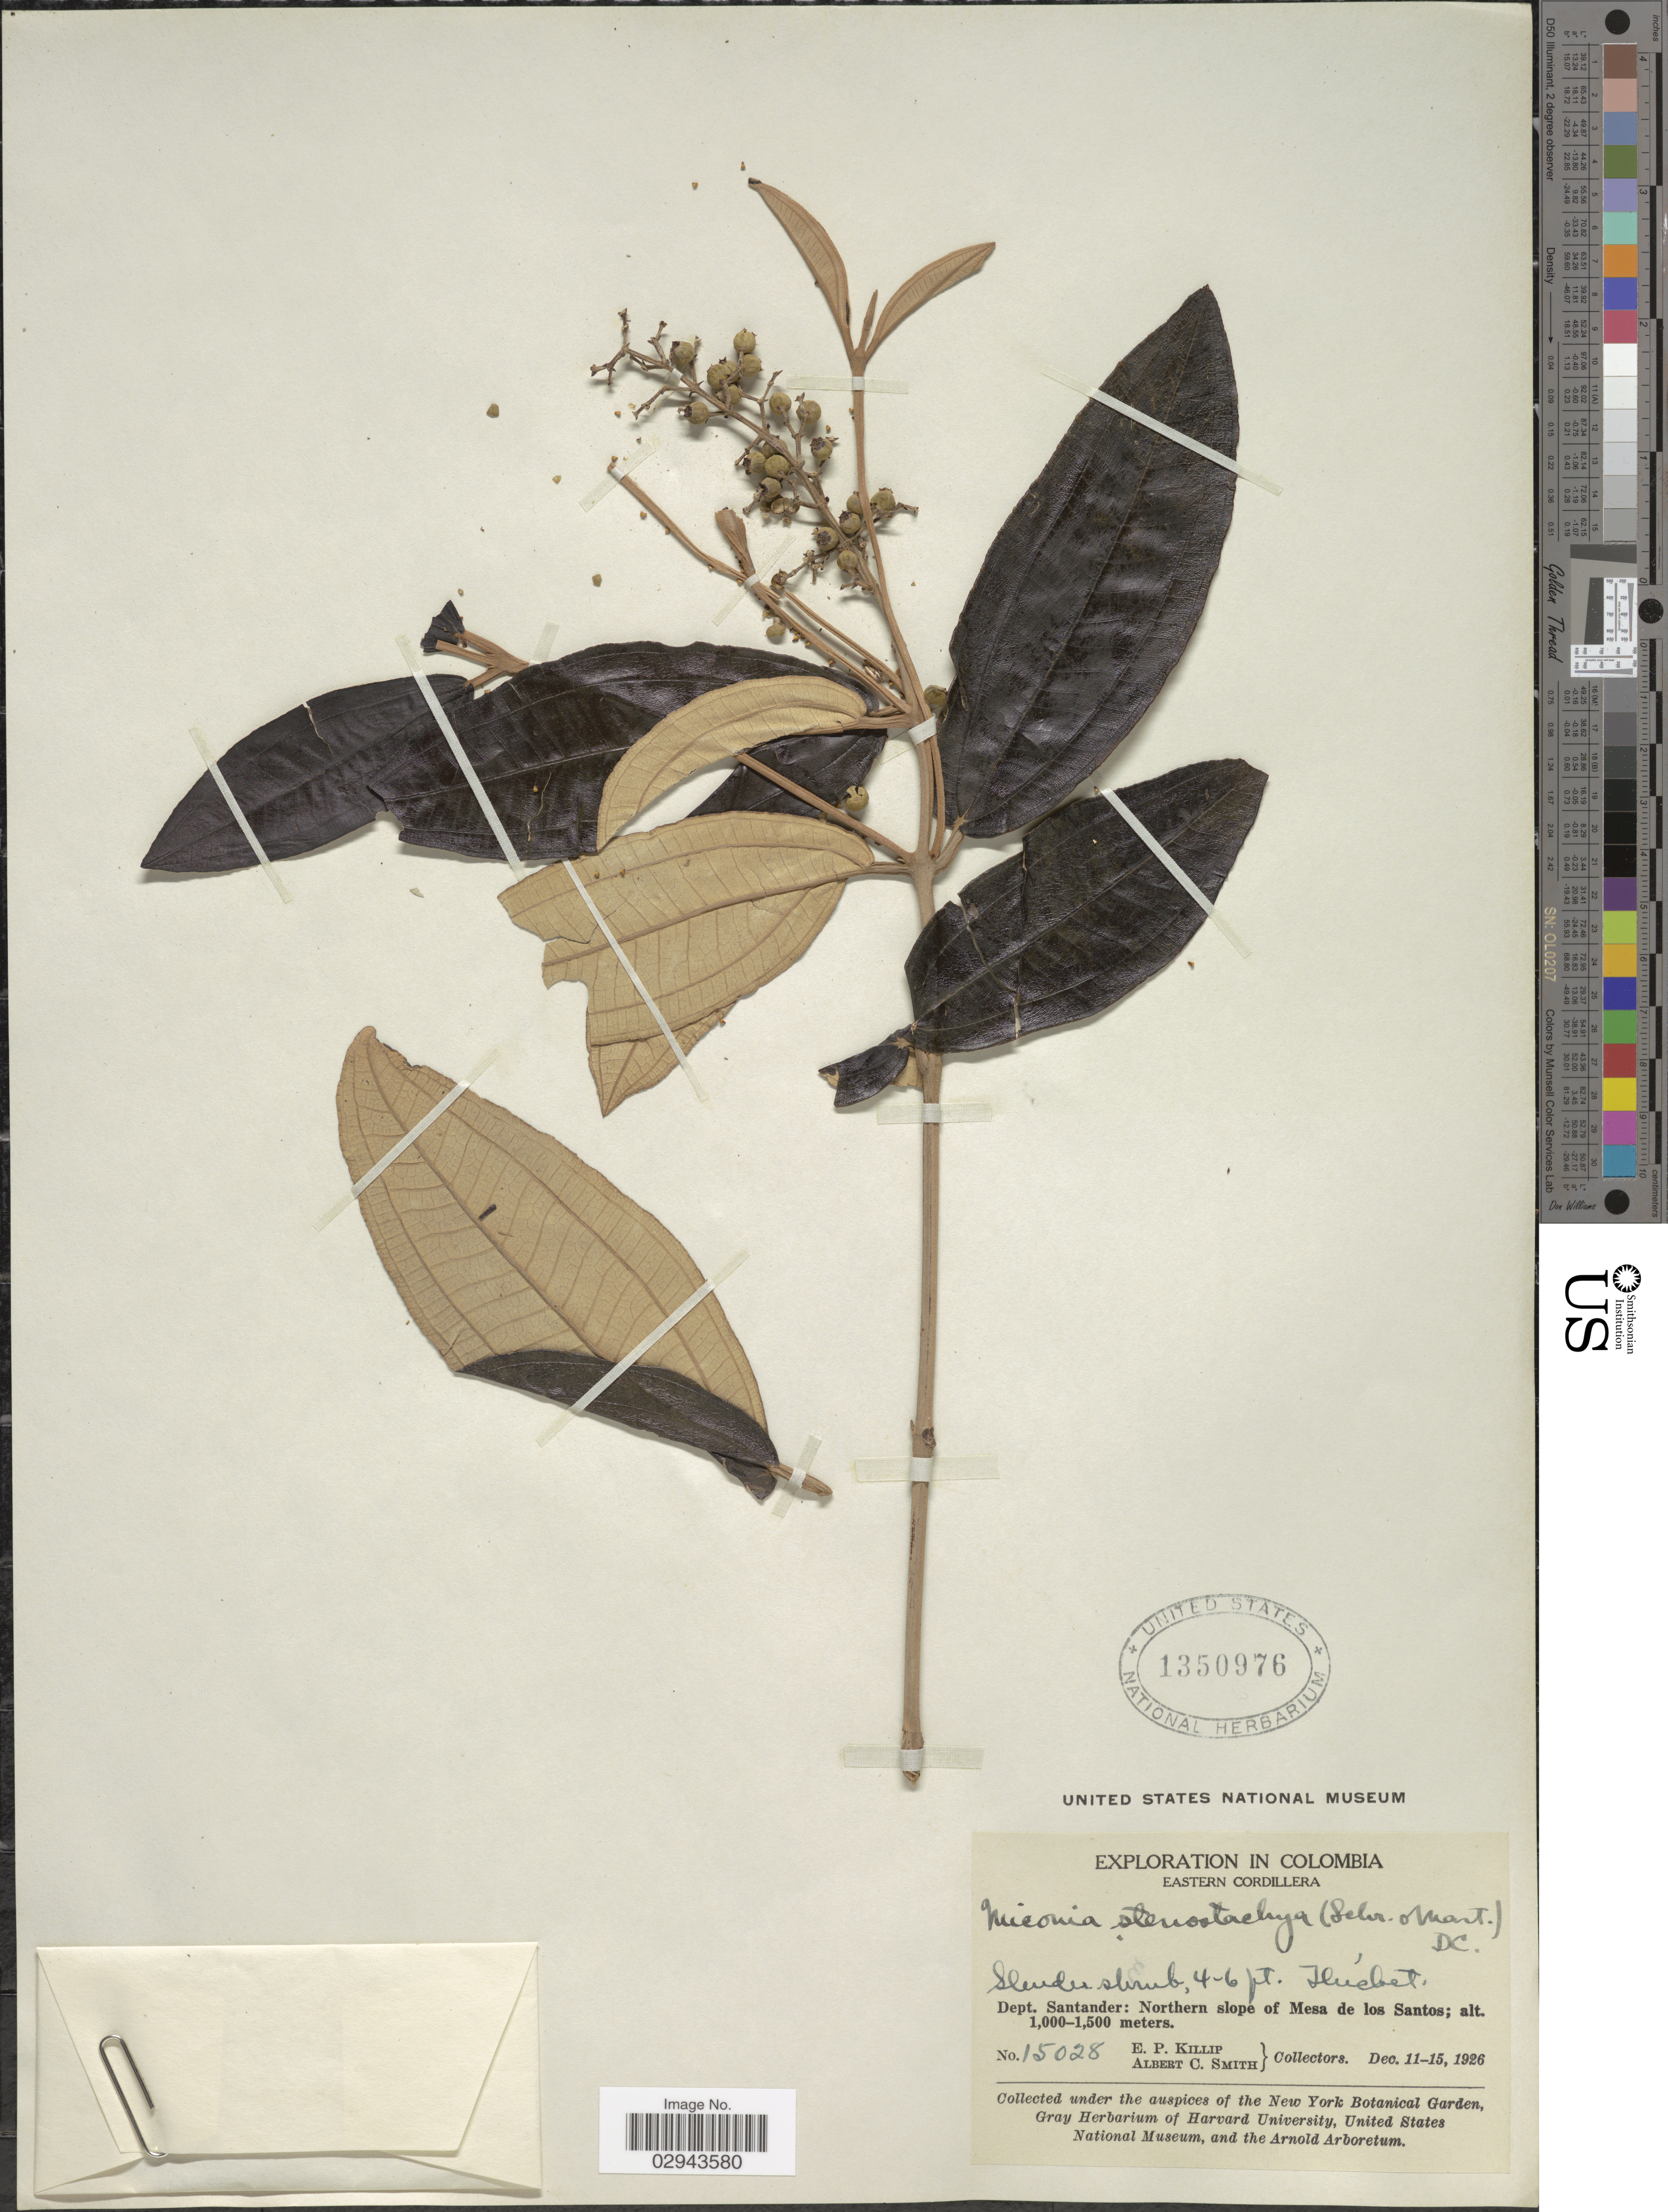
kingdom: Plantae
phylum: Tracheophyta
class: Magnoliopsida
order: Myrtales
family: Melastomataceae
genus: Miconia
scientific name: Miconia stenostachya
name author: DC.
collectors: E. P. Killip & A. C. Smith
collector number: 15028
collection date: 1926-12-11/1926-12-15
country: Colombia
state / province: Santander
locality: Eastern Cordillera. Dept. Santander: Northern slope of Mesa de los Santos.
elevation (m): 1000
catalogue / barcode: US 1350976